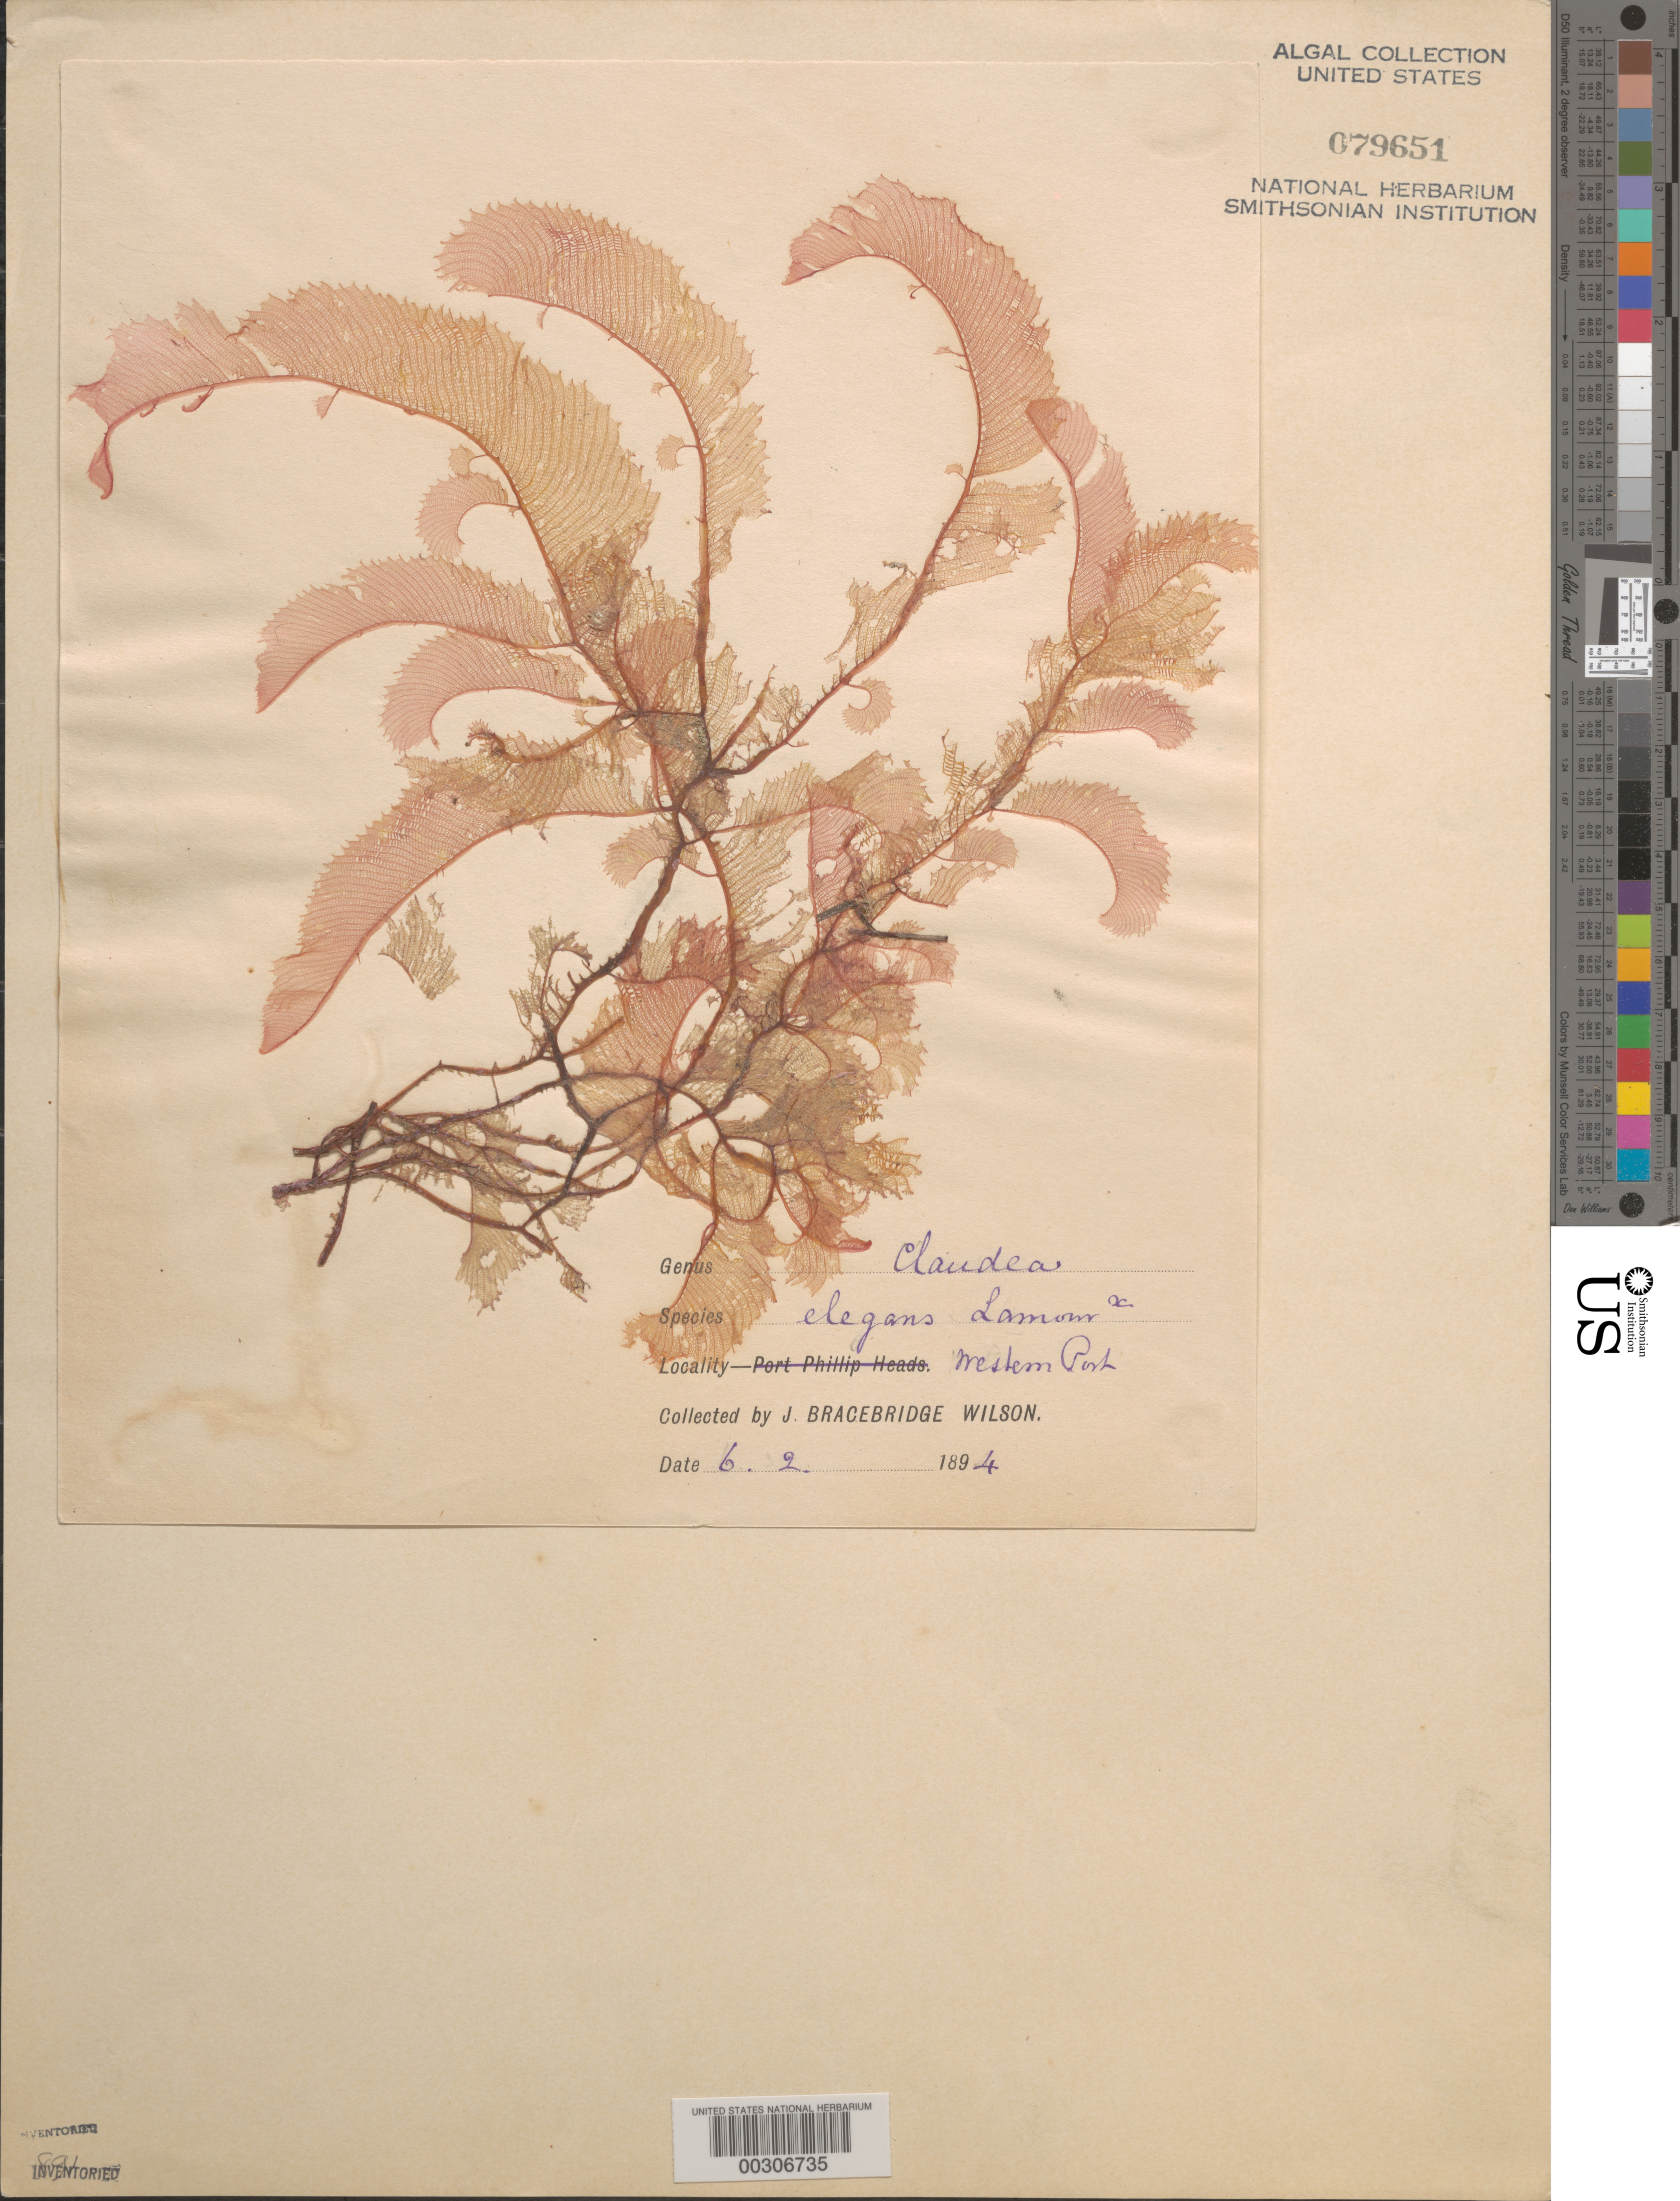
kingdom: Plantae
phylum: Rhodophyta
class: Florideophyceae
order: Ceramiales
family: Delesseriaceae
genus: Claudea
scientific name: Claudea elegans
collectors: J. B. Wilson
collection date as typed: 06 Feb 1894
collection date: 1894-02-06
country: Australia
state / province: Victoria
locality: Western Port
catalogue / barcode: US 79651